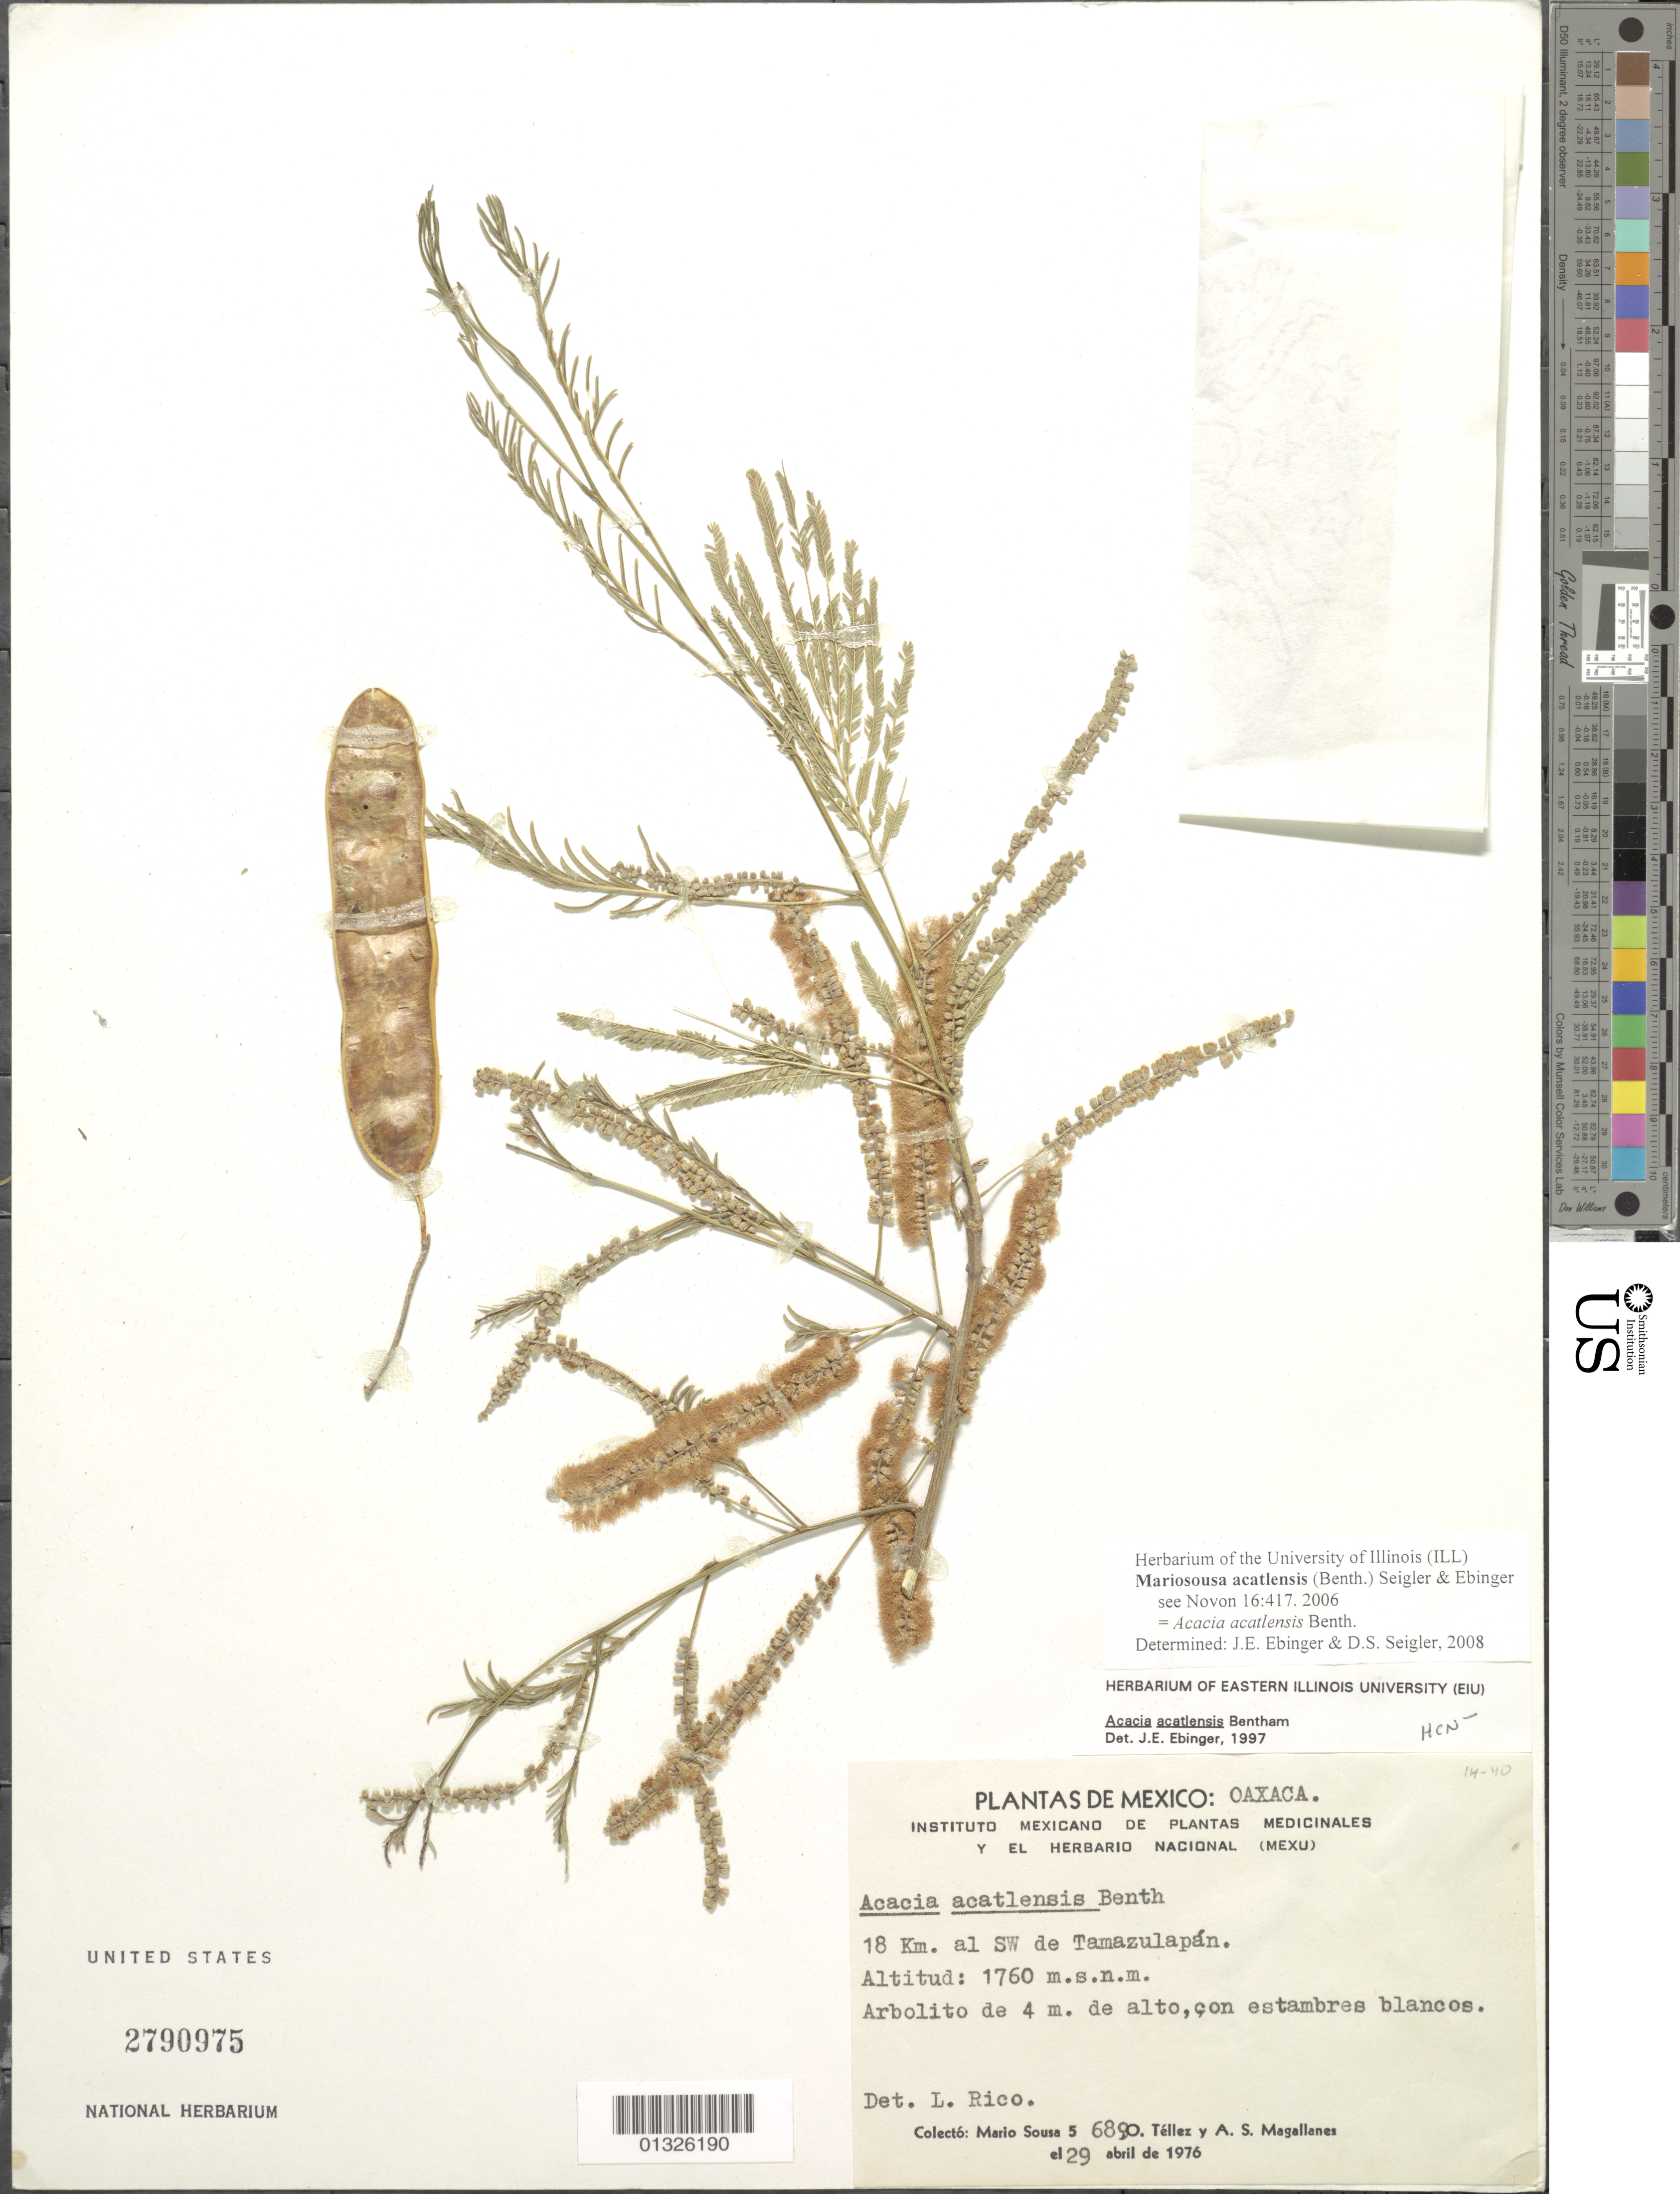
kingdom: Plantae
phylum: Tracheophyta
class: Magnoliopsida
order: Fabales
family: Fabaceae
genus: Mariosousa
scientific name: Mariosousa acatlensis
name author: (Benth.) Seigler & Ebinger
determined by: Ebinger, J. E.; Seigler, David S.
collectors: M. Sousa S., O. Téllez V. & A. Magallanes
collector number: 5689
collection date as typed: el 29 abril de 1976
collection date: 1976-04-29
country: Mexico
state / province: Oaxaca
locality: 18 km. al SW de Tamazulapán.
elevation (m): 1760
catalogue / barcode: US 2790975